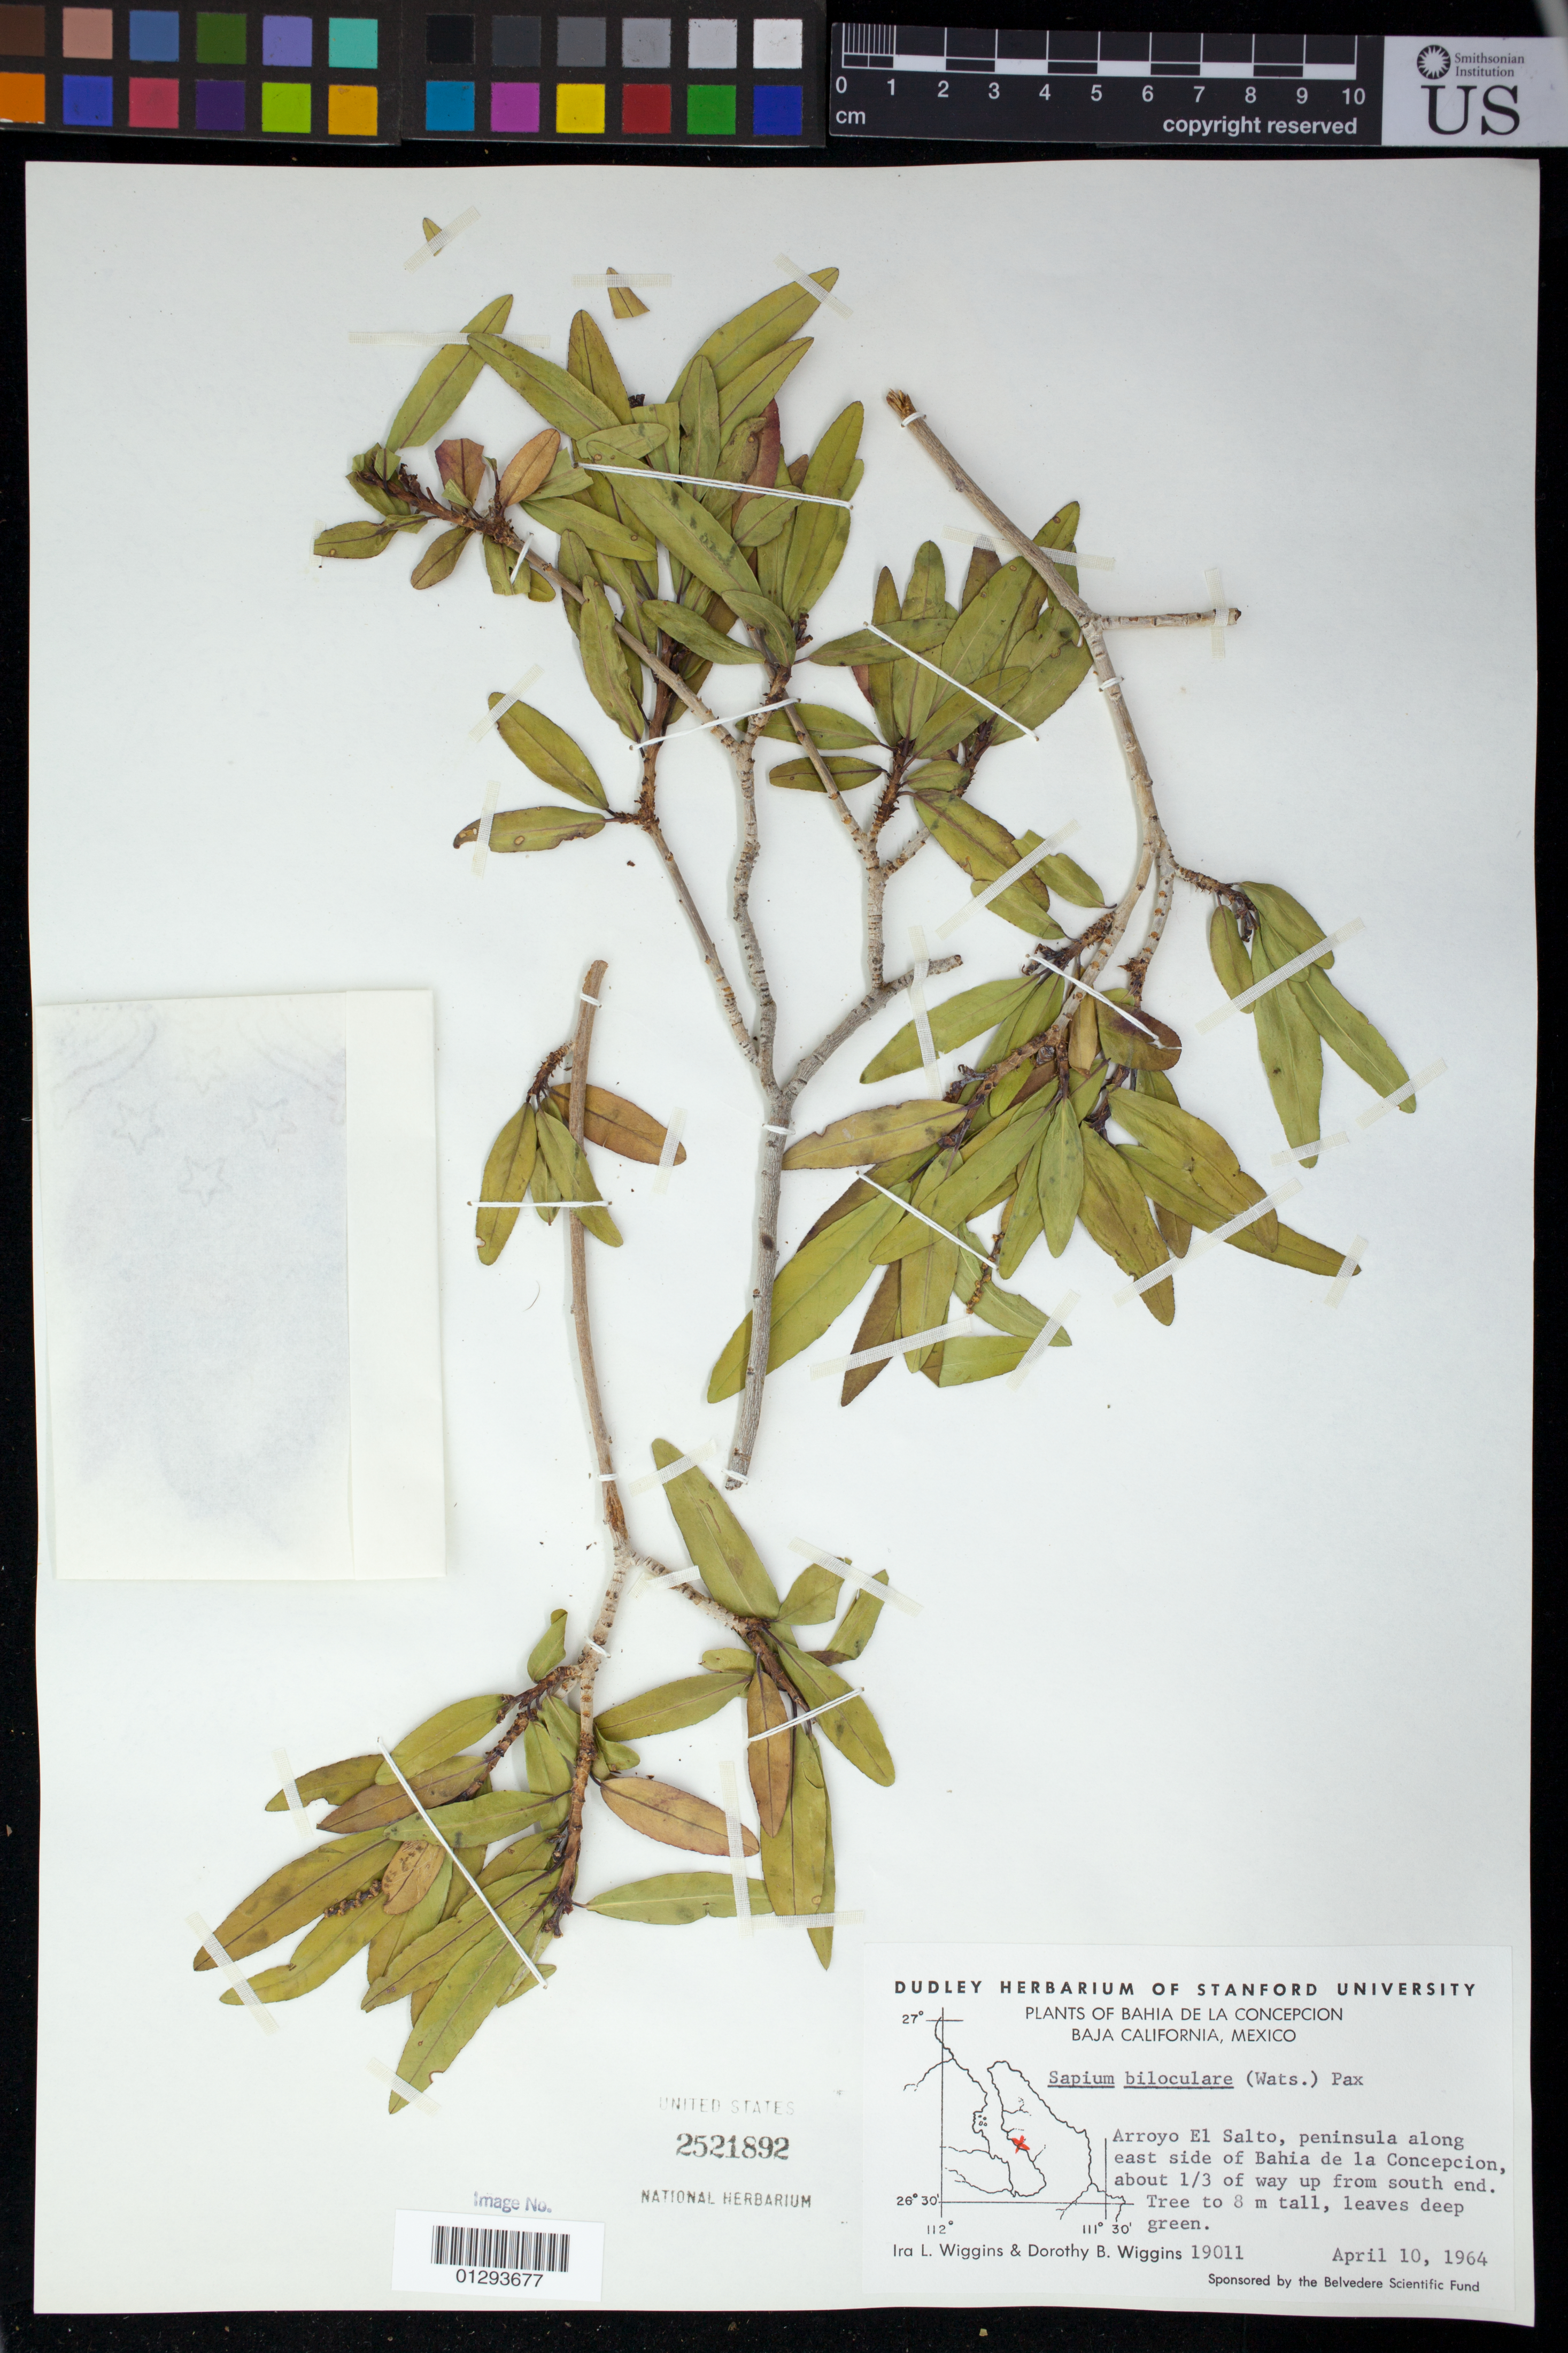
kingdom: Plantae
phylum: Tracheophyta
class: Magnoliopsida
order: Malpighiales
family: Euphorbiaceae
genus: Sebastiania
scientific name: Sebastiania bilocularis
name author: S. Watson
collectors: I. L. Wiggins & D. B. Wiggins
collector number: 19011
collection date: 1964-04-10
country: Mexico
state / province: Baja California Sur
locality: Arroyo El Salto, peninsula along east side of Bahia de la Concepcion about 1/3 of way up from south end.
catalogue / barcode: US 2521892